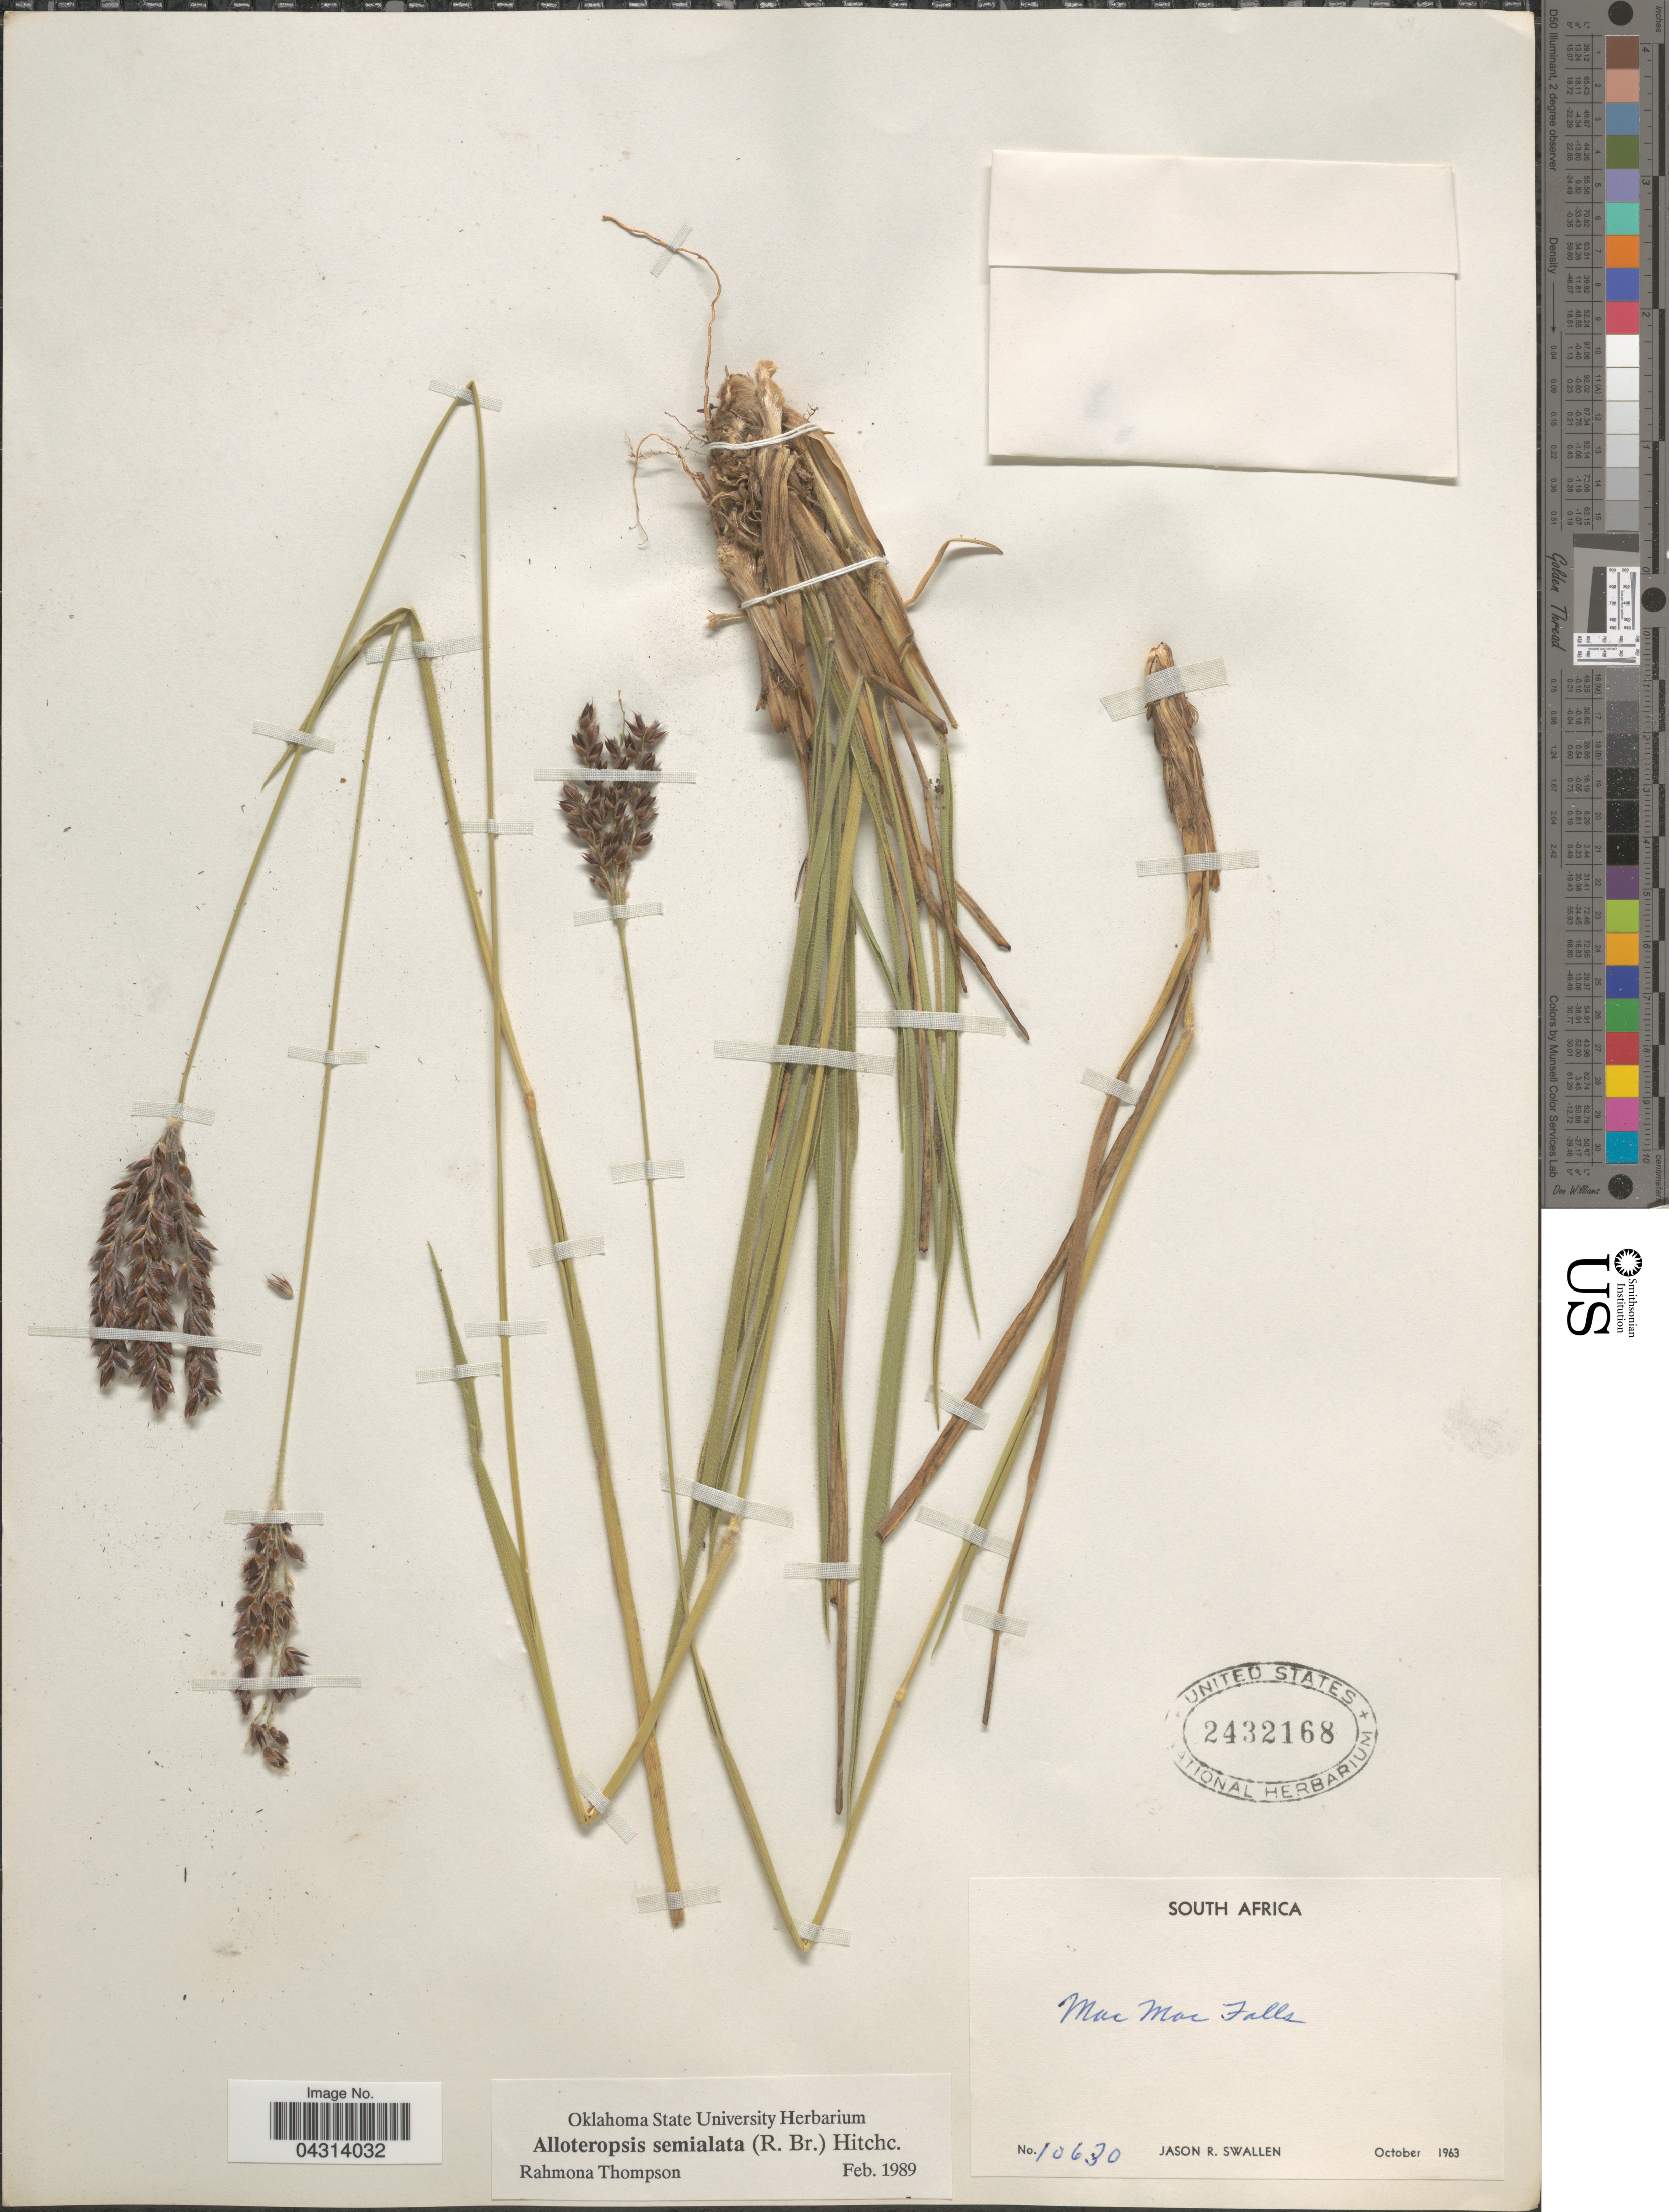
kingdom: Plantae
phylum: Tracheophyta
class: Liliopsida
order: Poales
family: Poaceae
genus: Alloteropsis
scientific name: Alloteropsis semialata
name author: (R. Br.) Hitchc.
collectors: J. R. Swallen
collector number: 10630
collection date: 1963-10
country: South Africa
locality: Mac Mac Falls.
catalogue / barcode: US 2432168